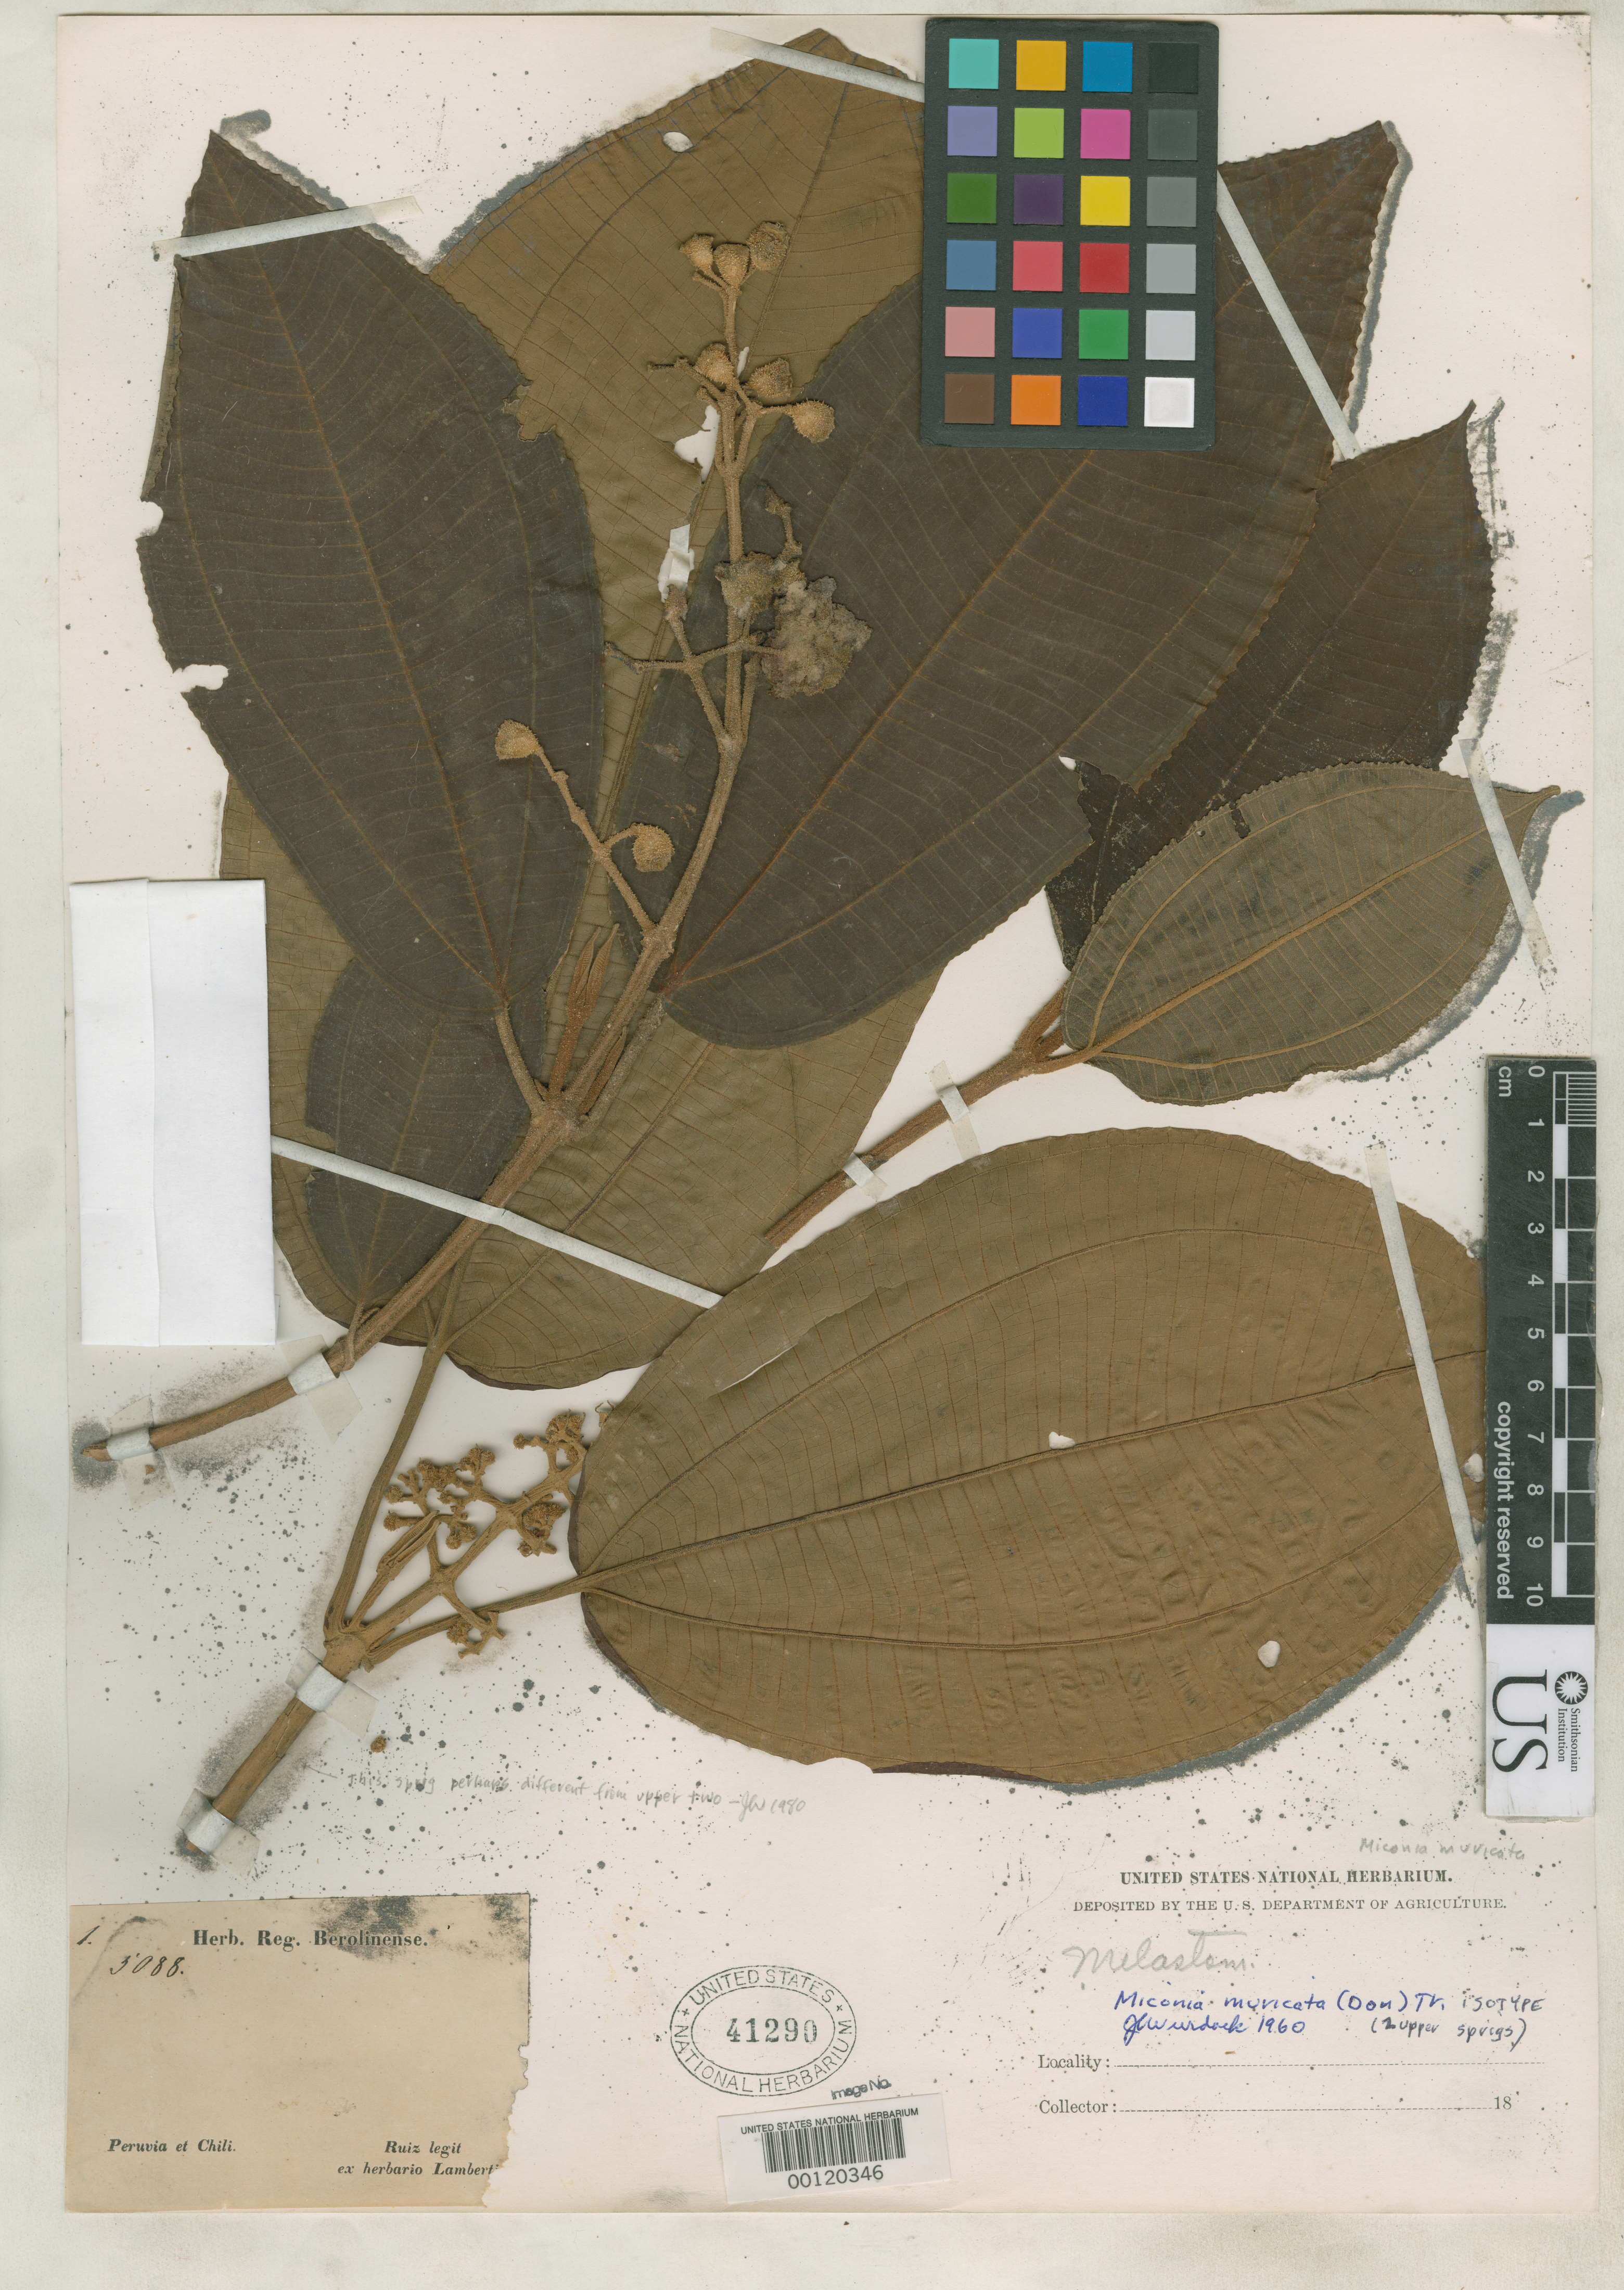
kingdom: Plantae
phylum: Tracheophyta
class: Magnoliopsida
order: Myrtales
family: Melastomataceae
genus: Axinaea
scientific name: Axinaea muricata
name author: D. Don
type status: Isotype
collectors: H. Ruiz López & J. A. Pavón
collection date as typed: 1779 to -- --- 1780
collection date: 1779/1780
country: Peru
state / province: Junín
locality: Vitoc.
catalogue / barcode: US 41290